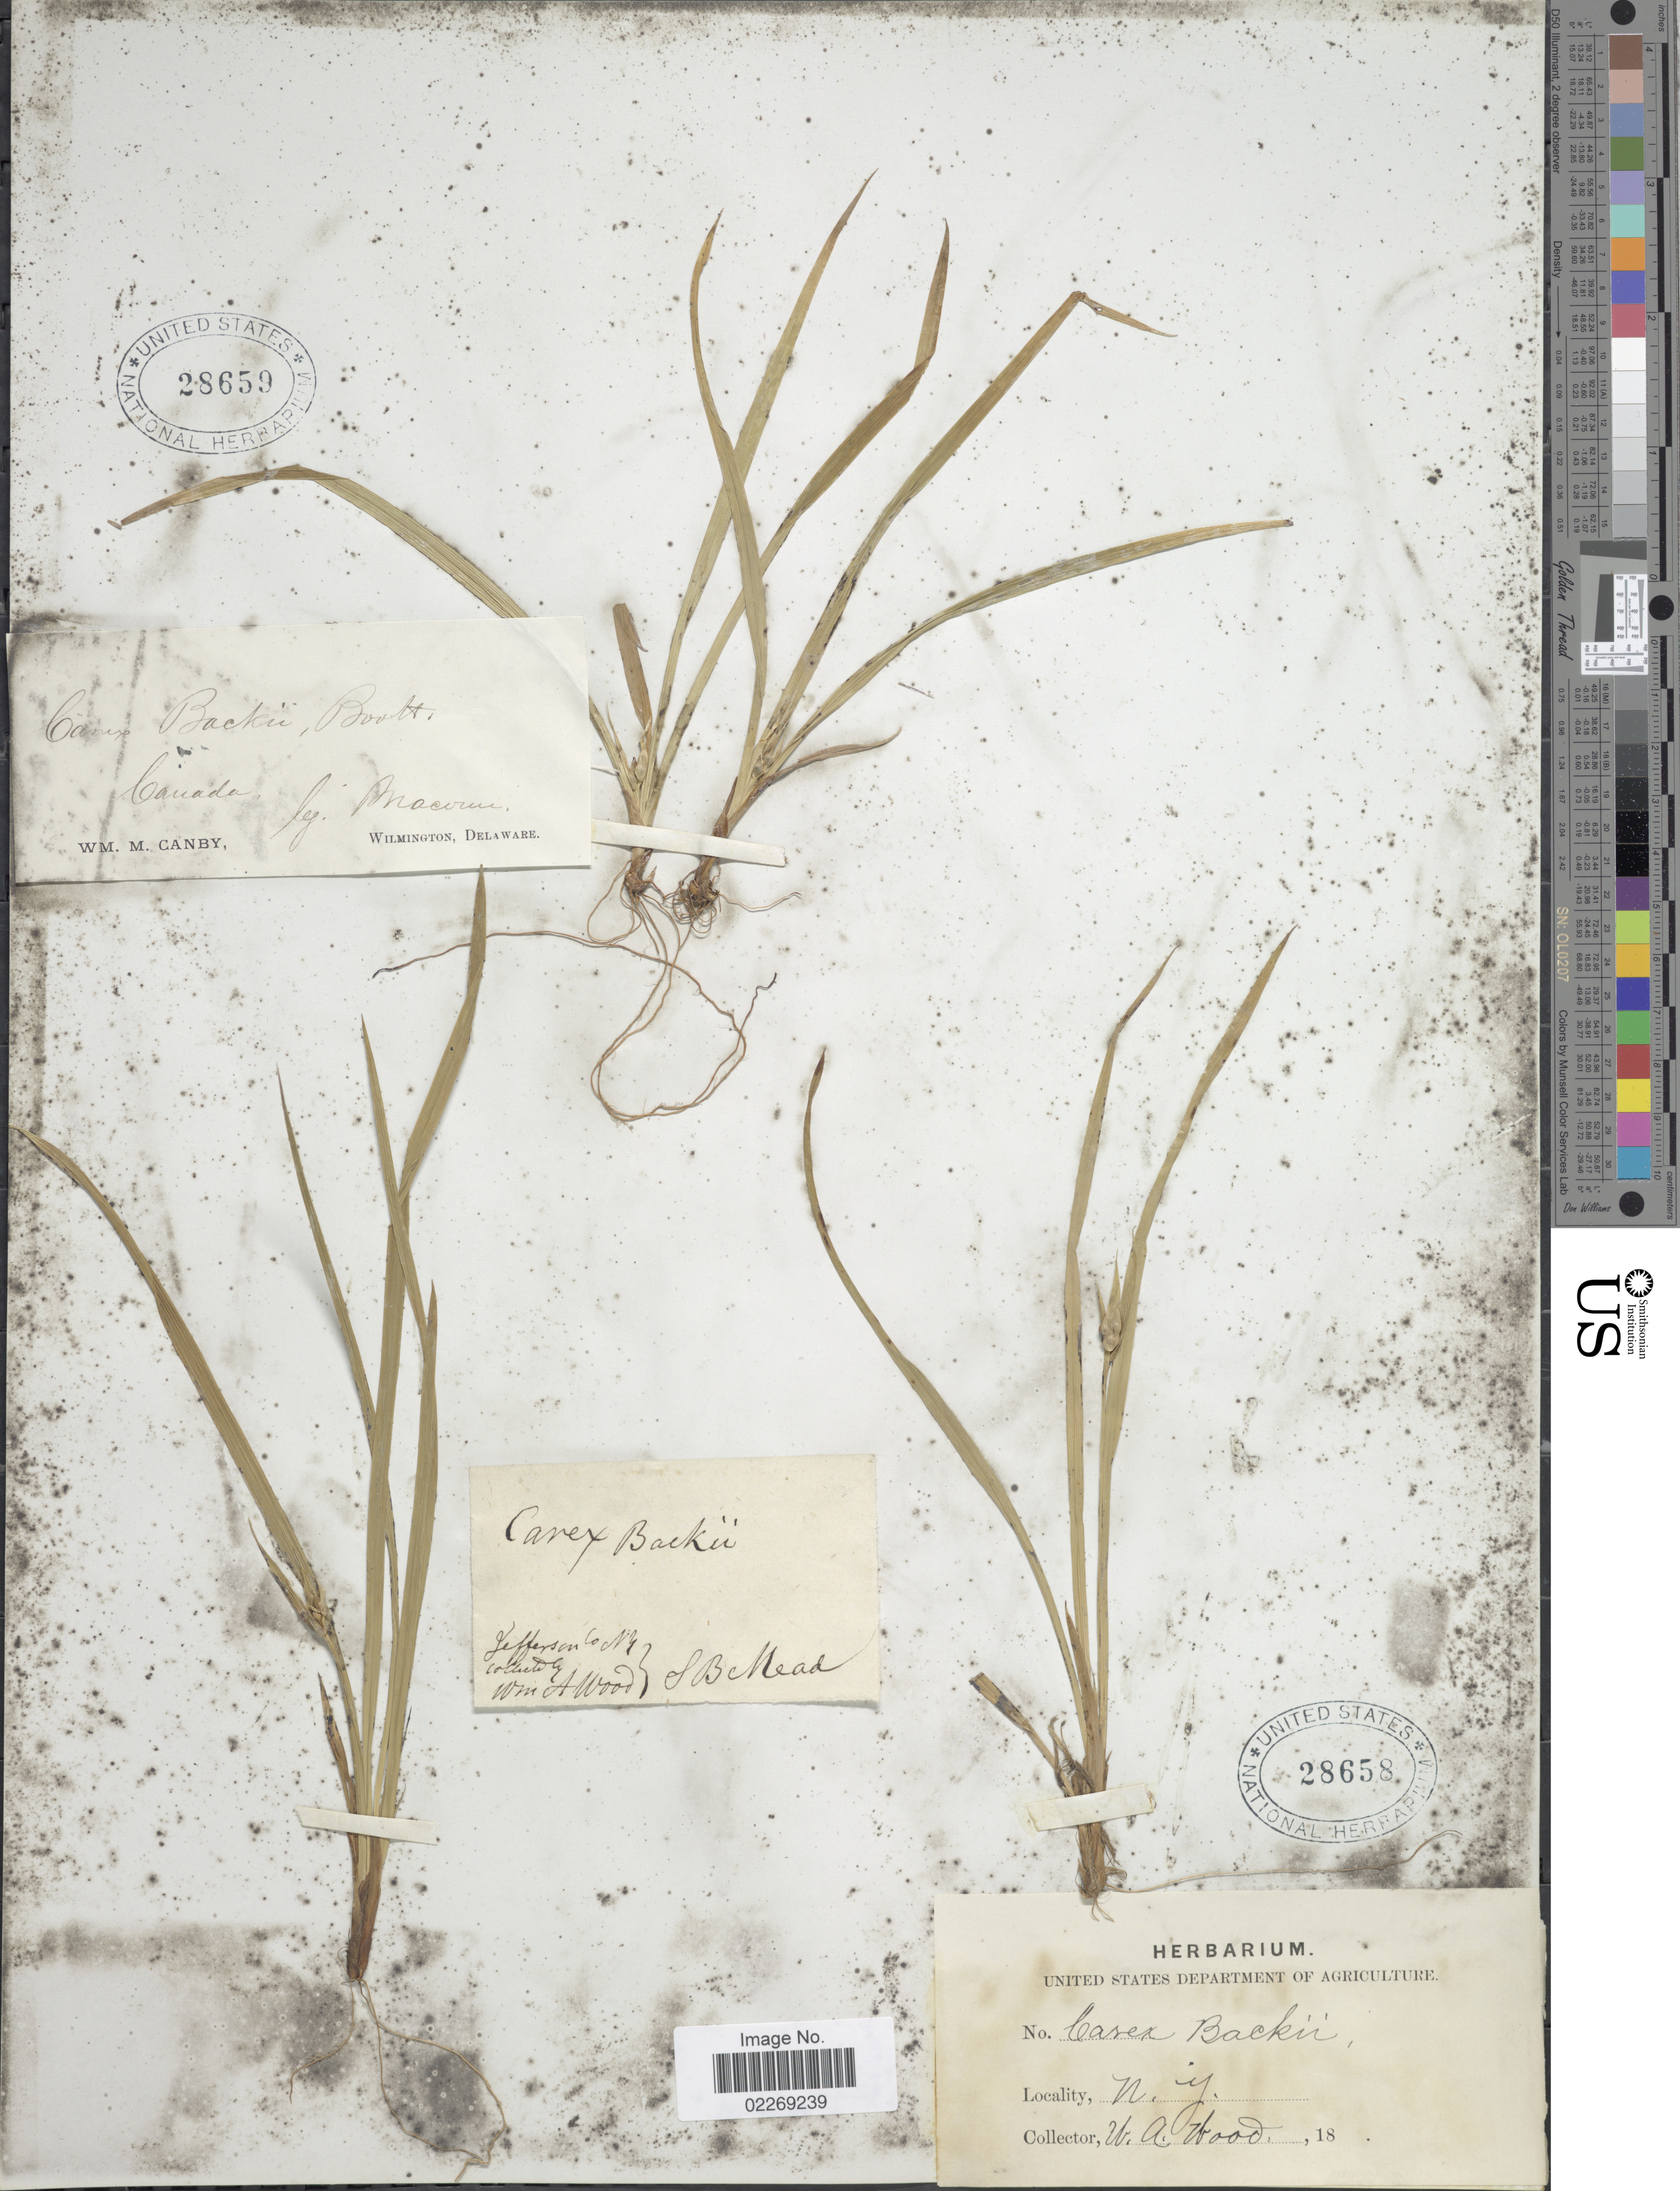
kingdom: Plantae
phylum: Tracheophyta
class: Liliopsida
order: Poales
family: Cyperaceae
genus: Carex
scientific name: Carex backii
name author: Boott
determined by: Strong, Mark T., (BOT), Smithsonian Institution - National Museum of Natural History (UNITED STATES)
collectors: -- Macoun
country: Canada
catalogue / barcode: US 28659-2